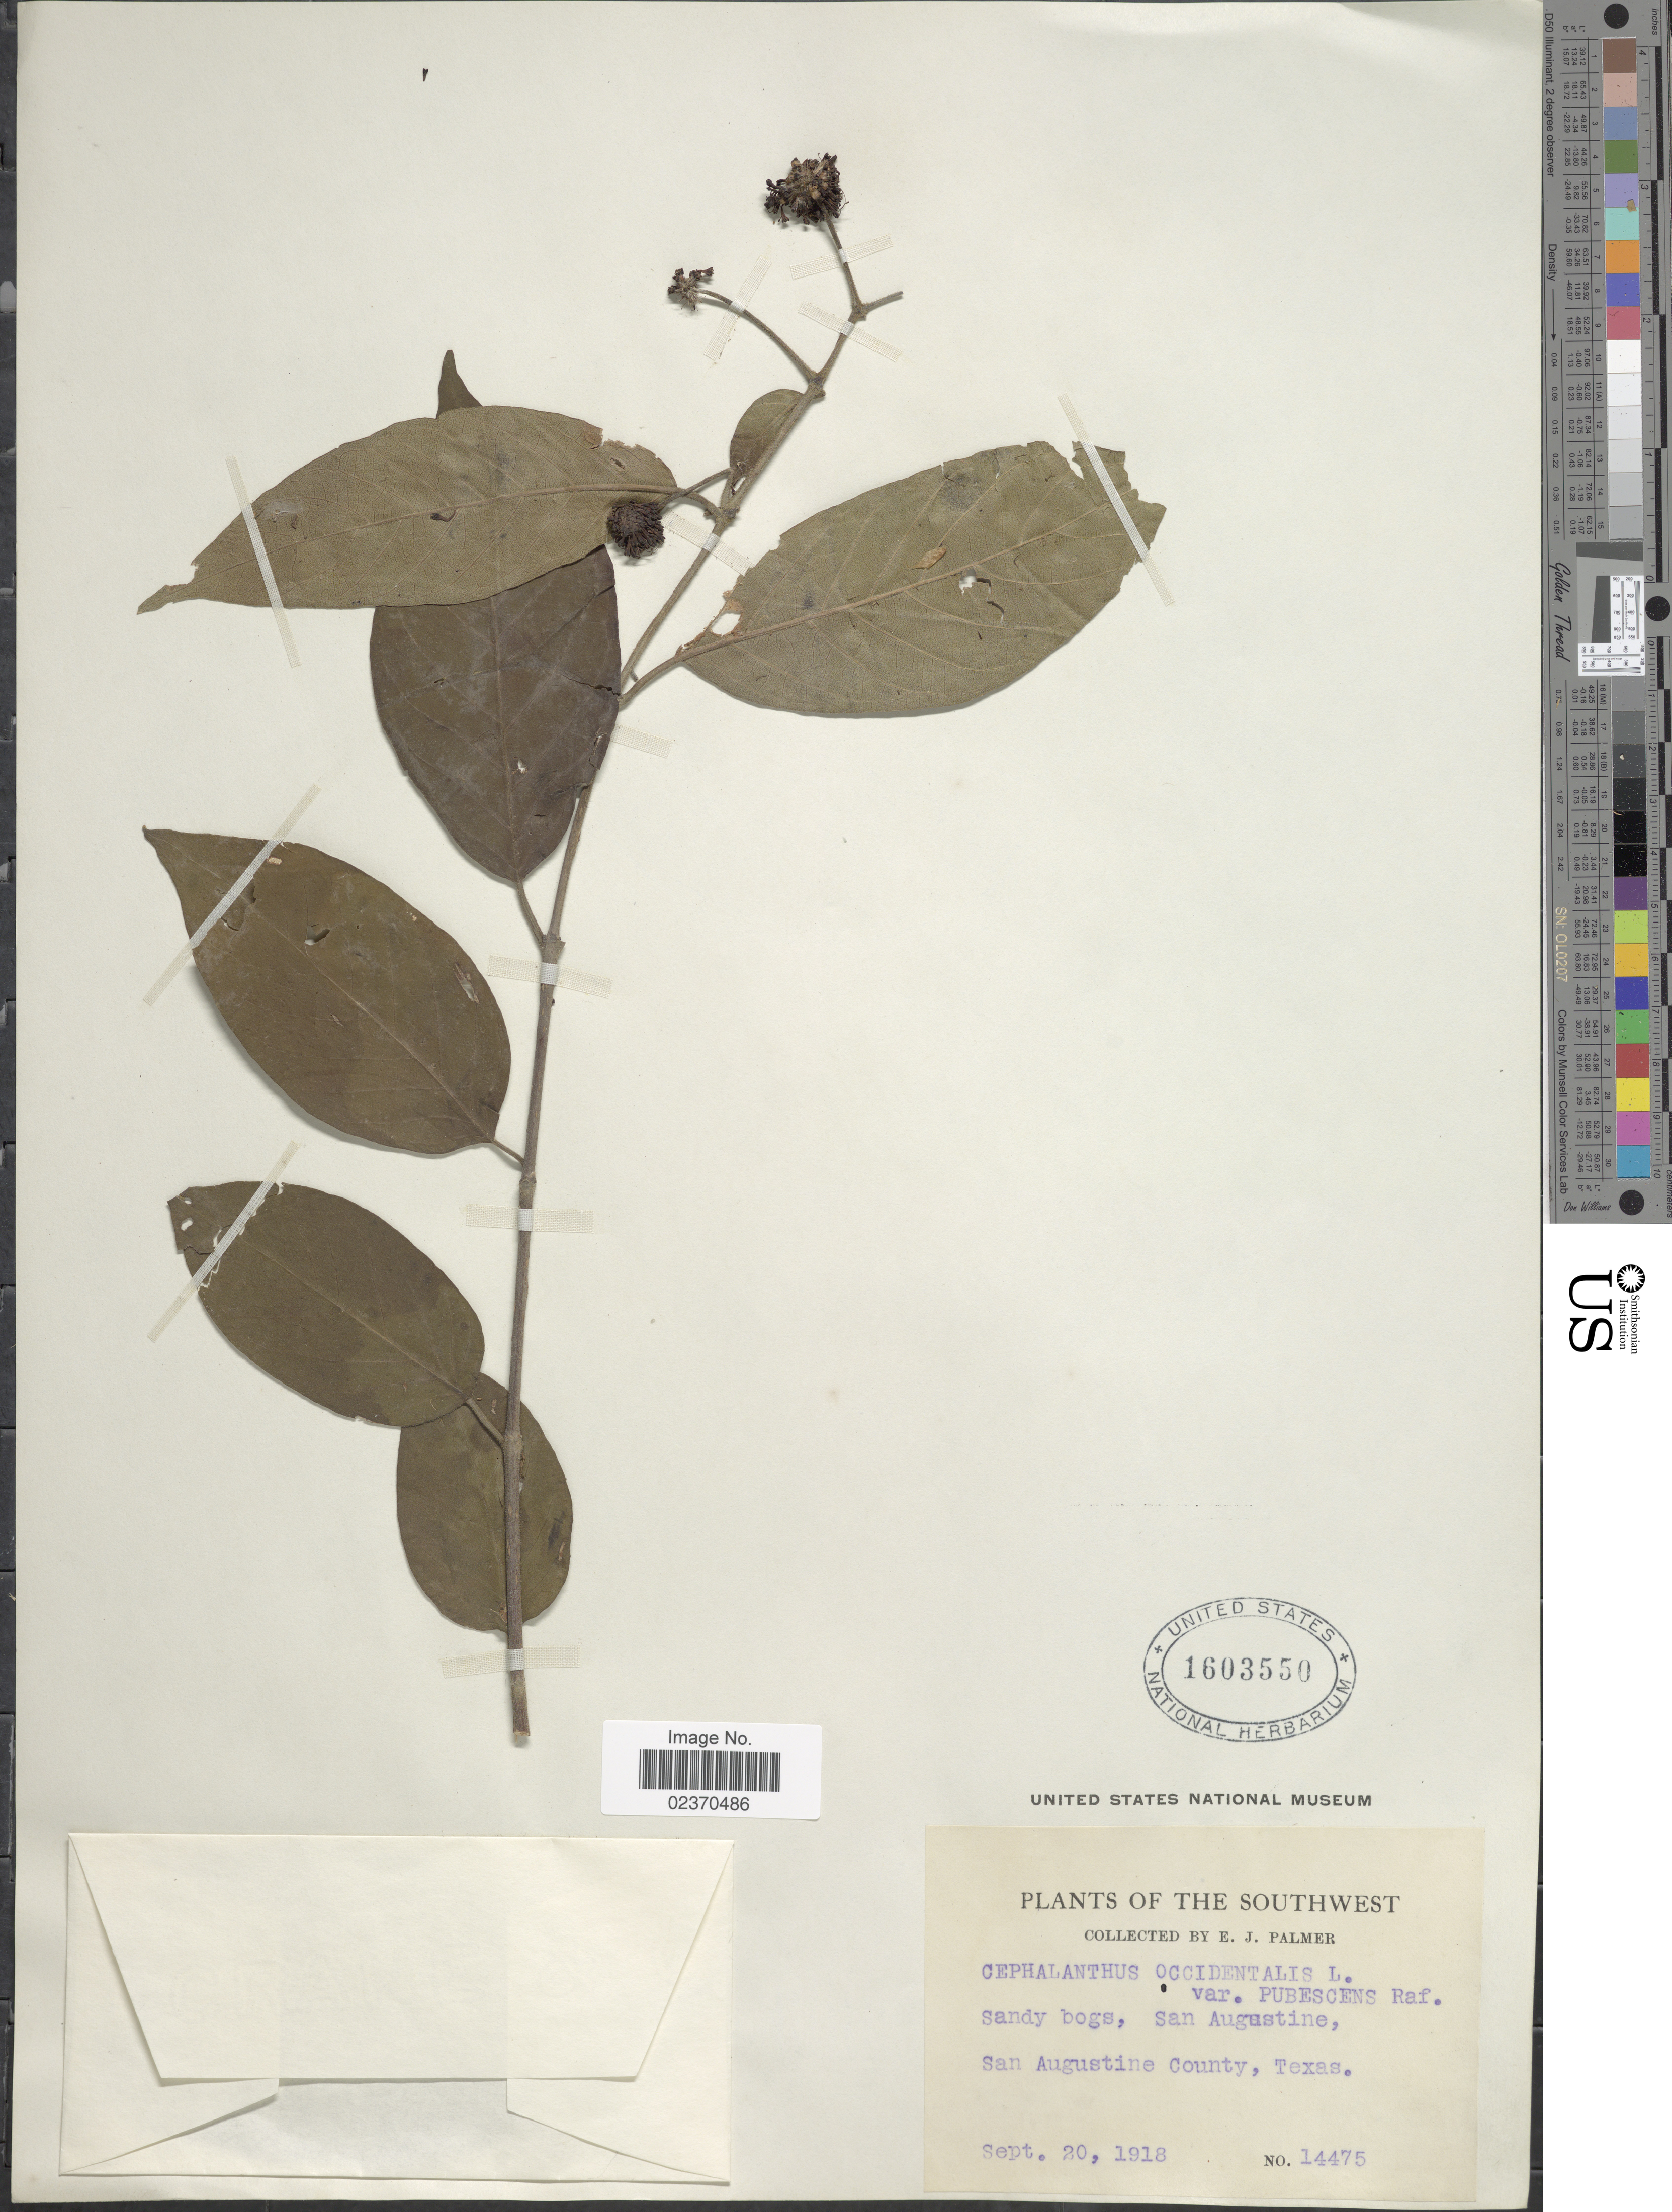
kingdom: Plantae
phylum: Tracheophyta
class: Magnoliopsida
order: Gentianales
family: Rubiaceae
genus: Cephalanthus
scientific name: Cephalanthus occidentalis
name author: L.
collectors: E. J. Palmer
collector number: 14475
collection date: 1918-09-20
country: United States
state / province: Texas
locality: Southwest. San Augustine, San Augstine County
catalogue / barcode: US 1603550